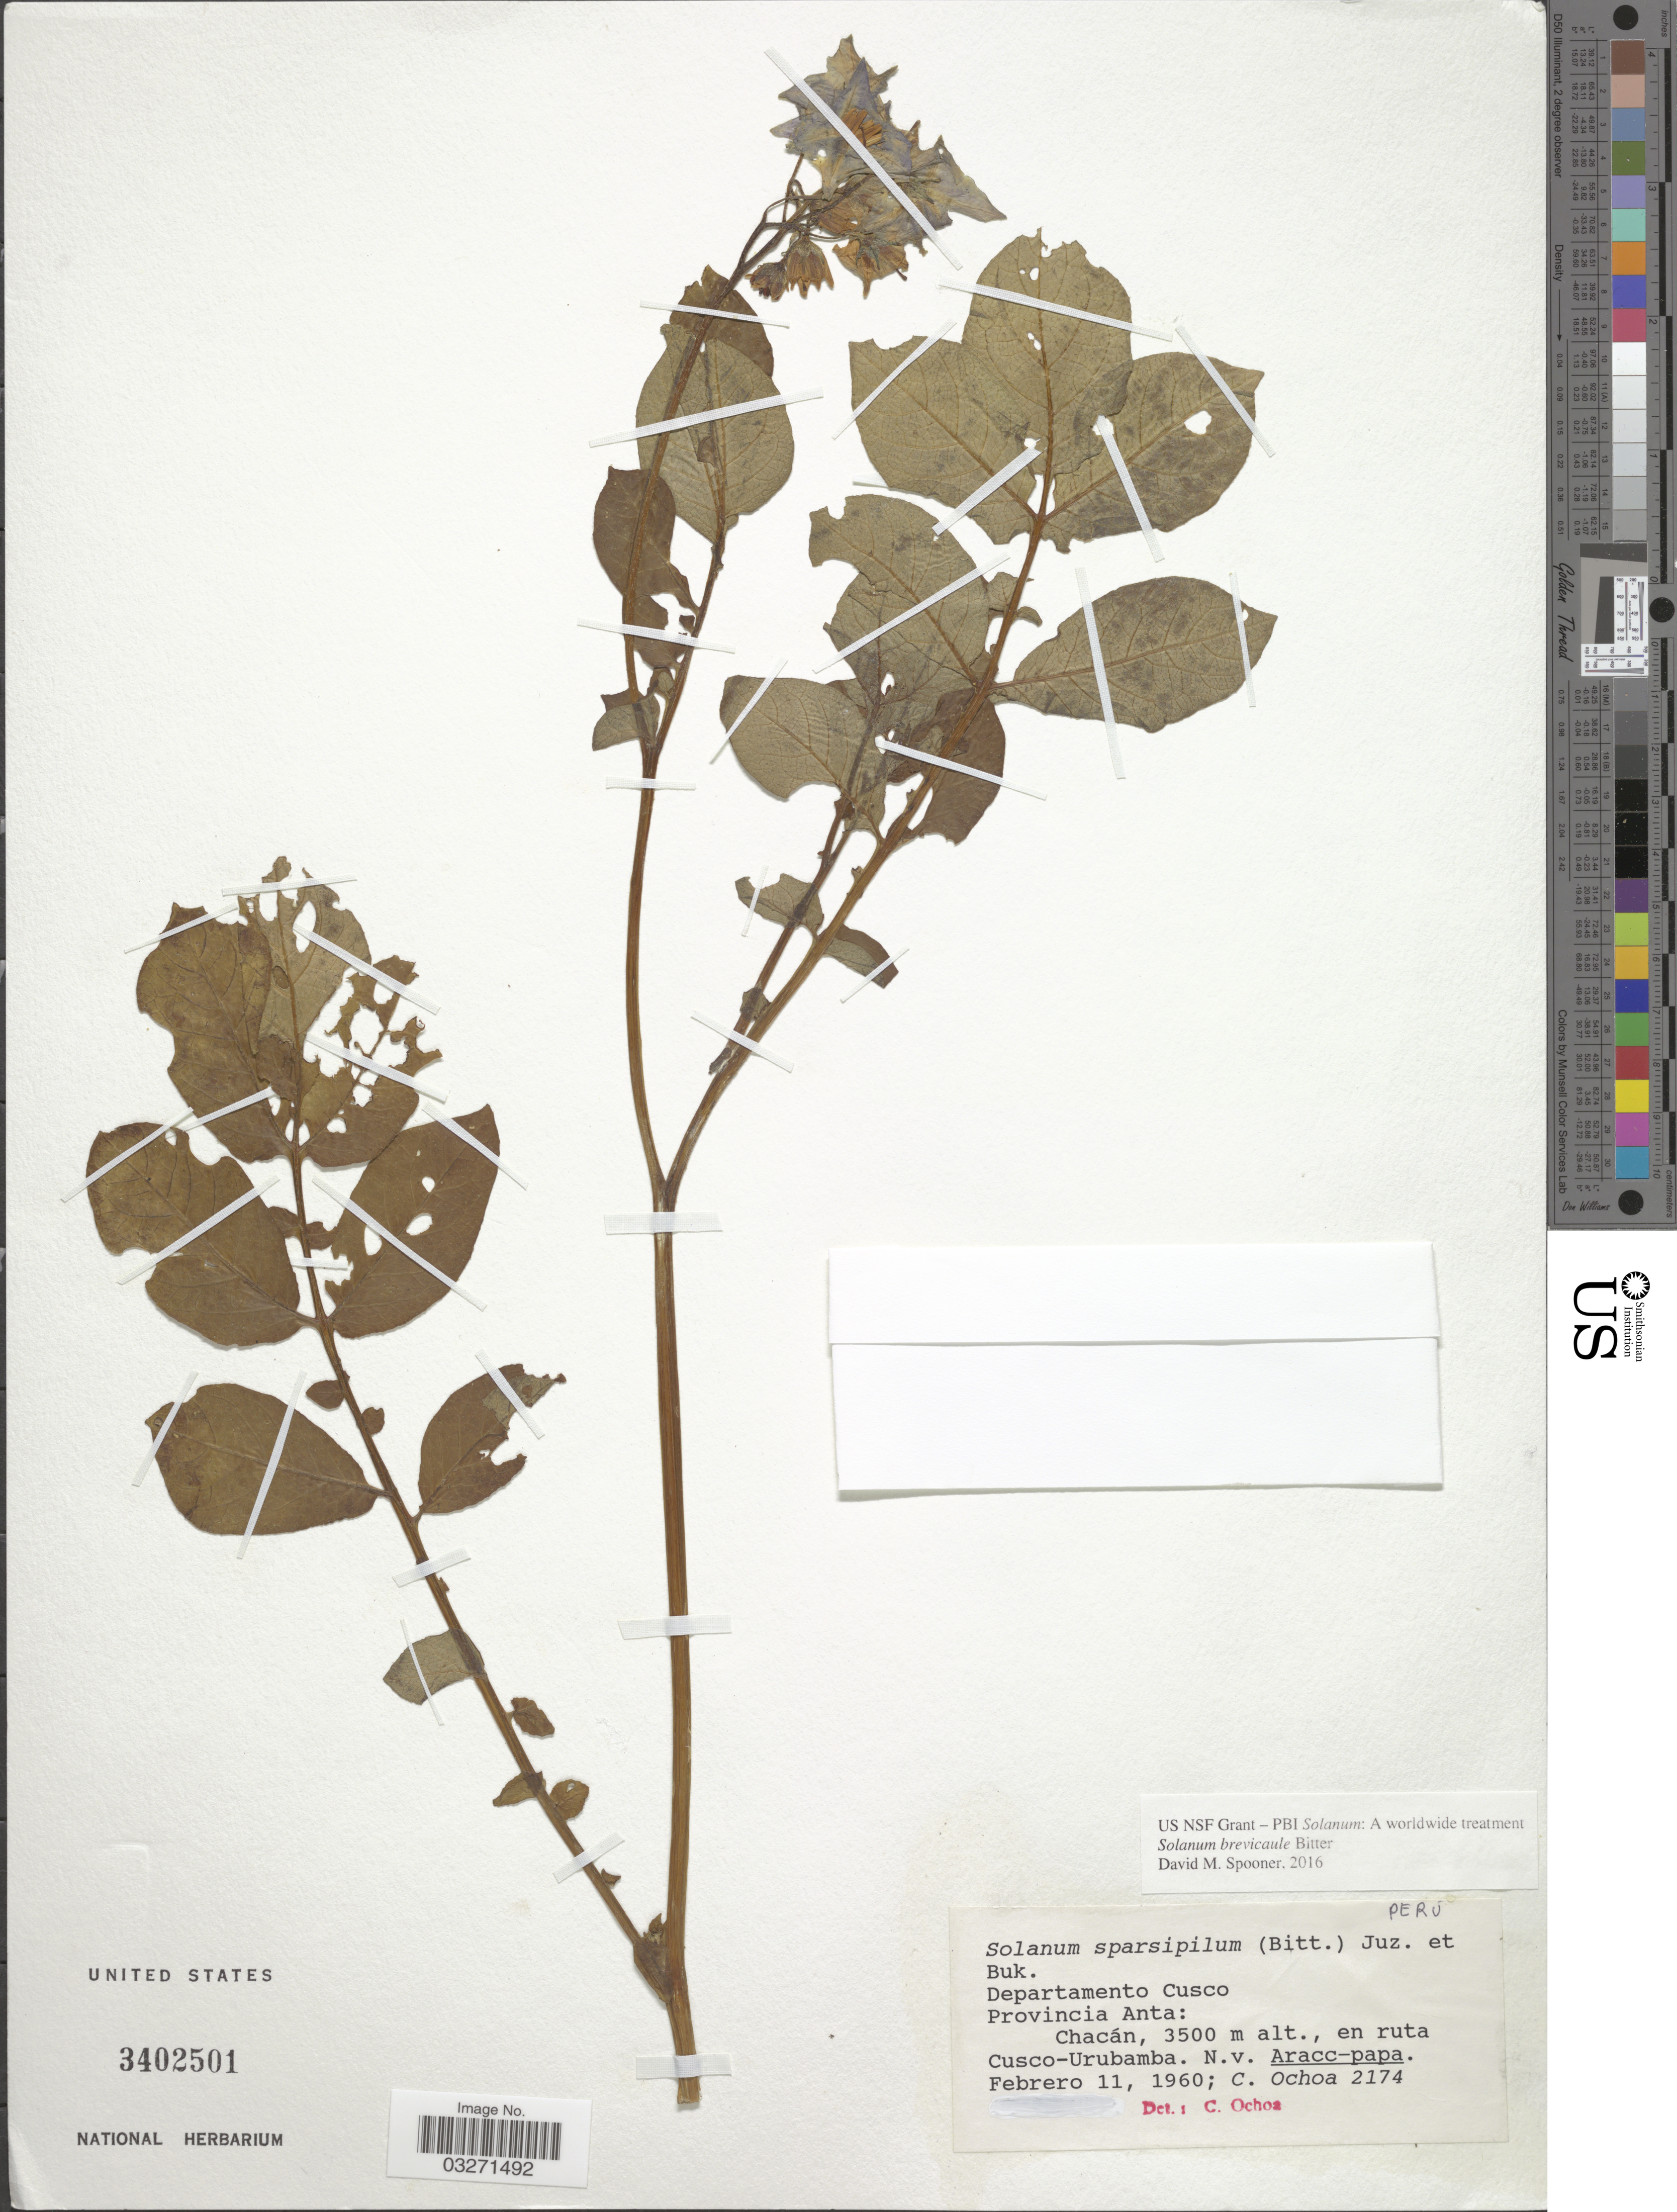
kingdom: Plantae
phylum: Tracheophyta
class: Magnoliopsida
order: Solanales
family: Solanaceae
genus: Solanum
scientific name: Solanum brevicaule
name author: Bitter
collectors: C. Ochoa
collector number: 2174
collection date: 1960-02-11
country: Peru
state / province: Cusco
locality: Departamento Cusco. Provincia Anta: Chacán, en ruta Cusco-Urubamba.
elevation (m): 3500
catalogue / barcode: US 3402501